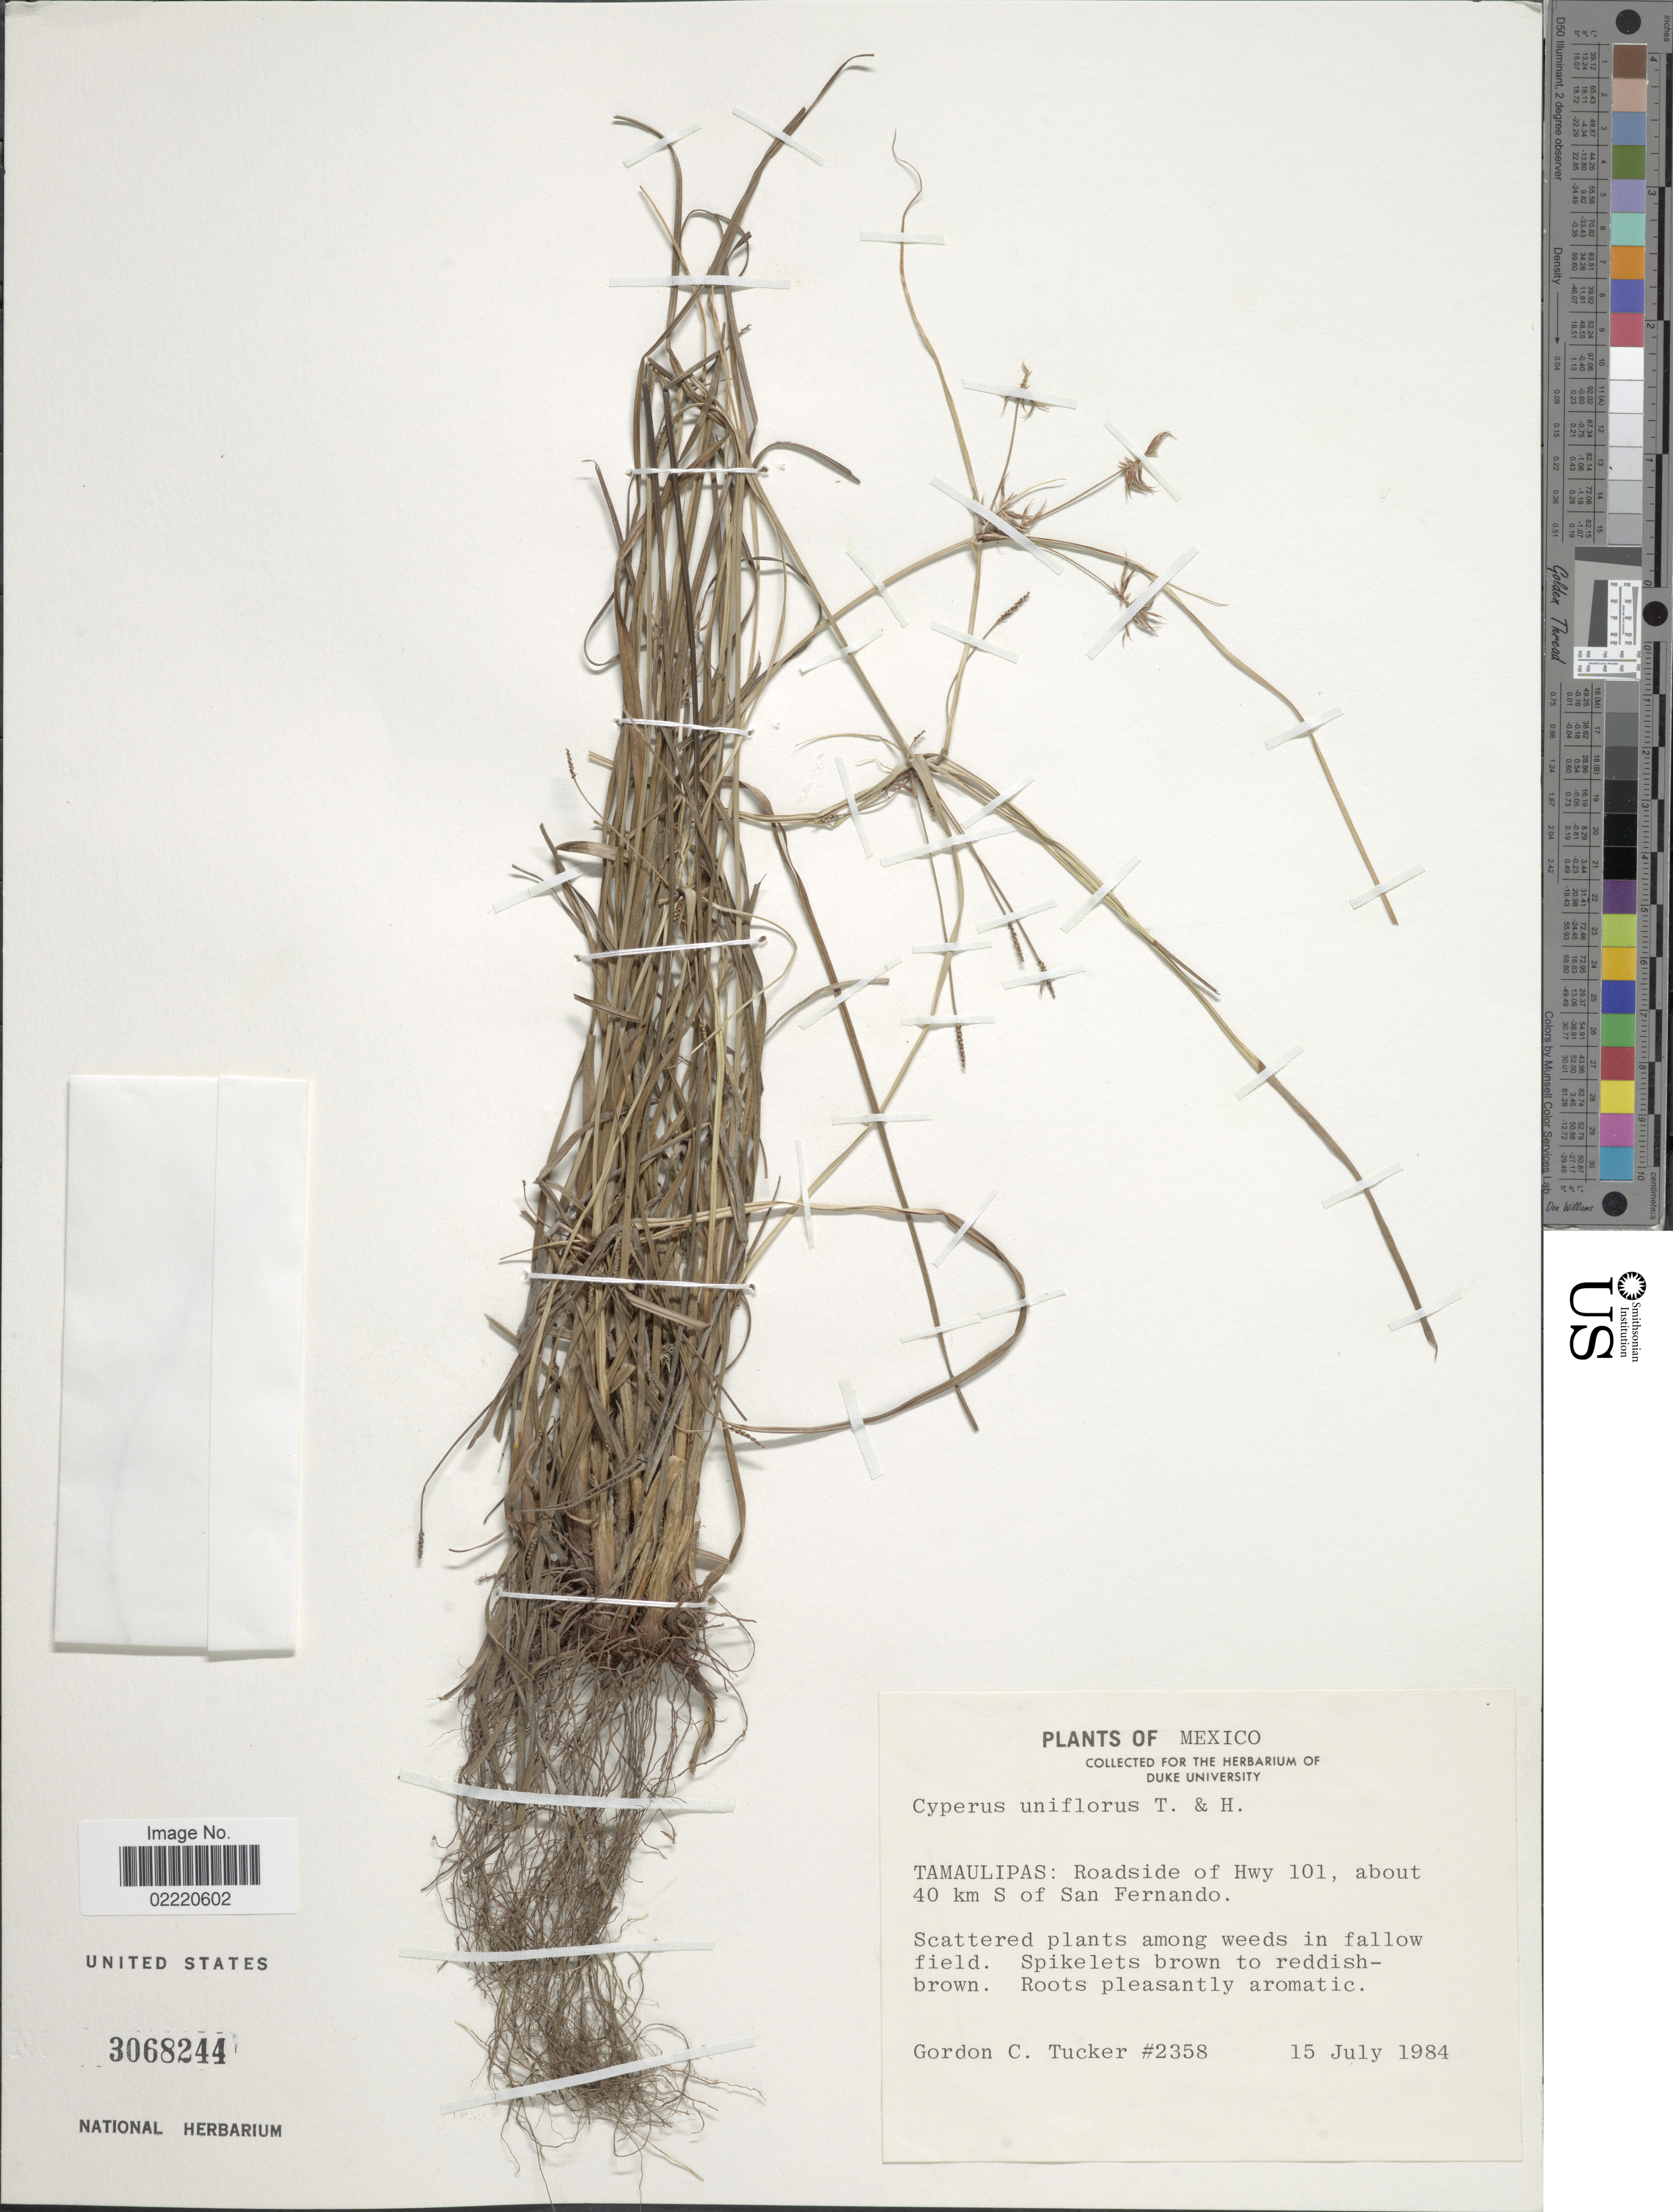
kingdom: Plantae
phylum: Tracheophyta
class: Liliopsida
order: Poales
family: Cyperaceae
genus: Cyperus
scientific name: Cyperus uniflorus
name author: Thunb.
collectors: G. C. Tucker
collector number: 2358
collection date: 1984-07-15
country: Mexico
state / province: Tamaulipas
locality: Roadside of Hwy 101, about 40 km S of San Fernando.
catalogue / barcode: US 3068244